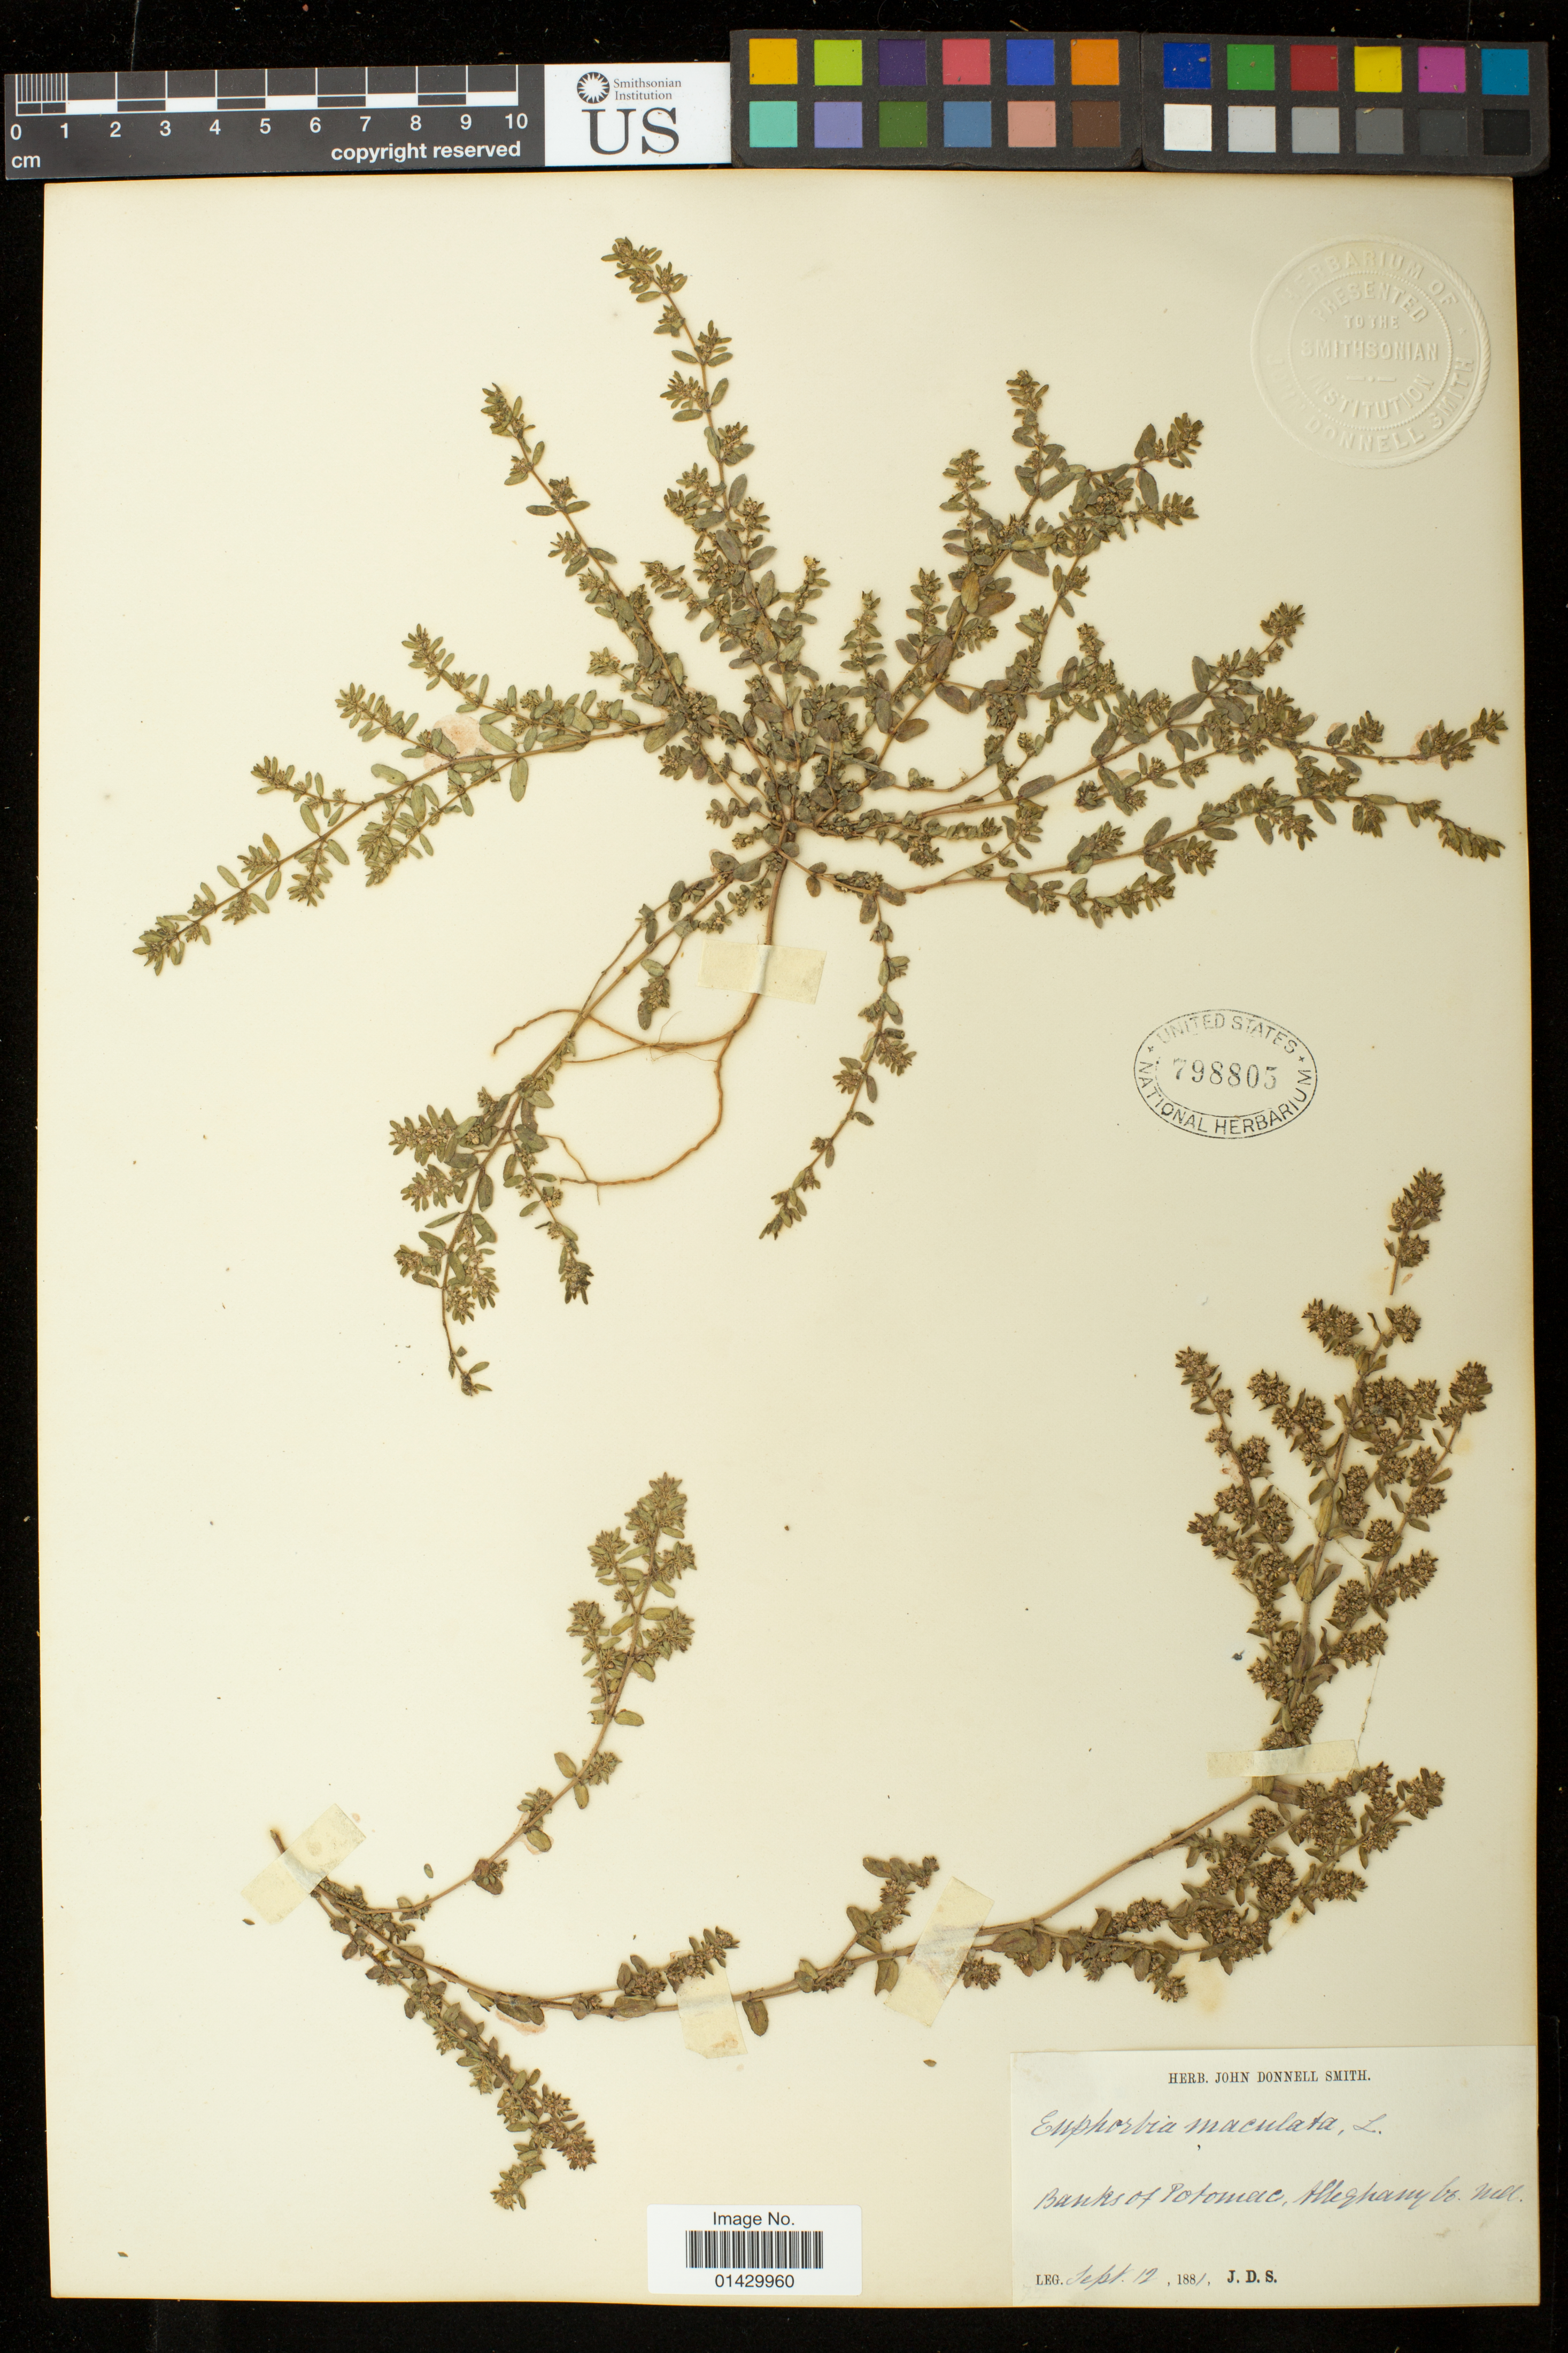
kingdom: Plantae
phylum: Tracheophyta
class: Magnoliopsida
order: Malpighiales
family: Euphorbiaceae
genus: Euphorbia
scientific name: Euphorbia maculata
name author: L.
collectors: J. D. Smith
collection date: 1881-09-12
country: United States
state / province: Maryland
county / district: Allegany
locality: Banks of Potomac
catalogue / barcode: US 798805